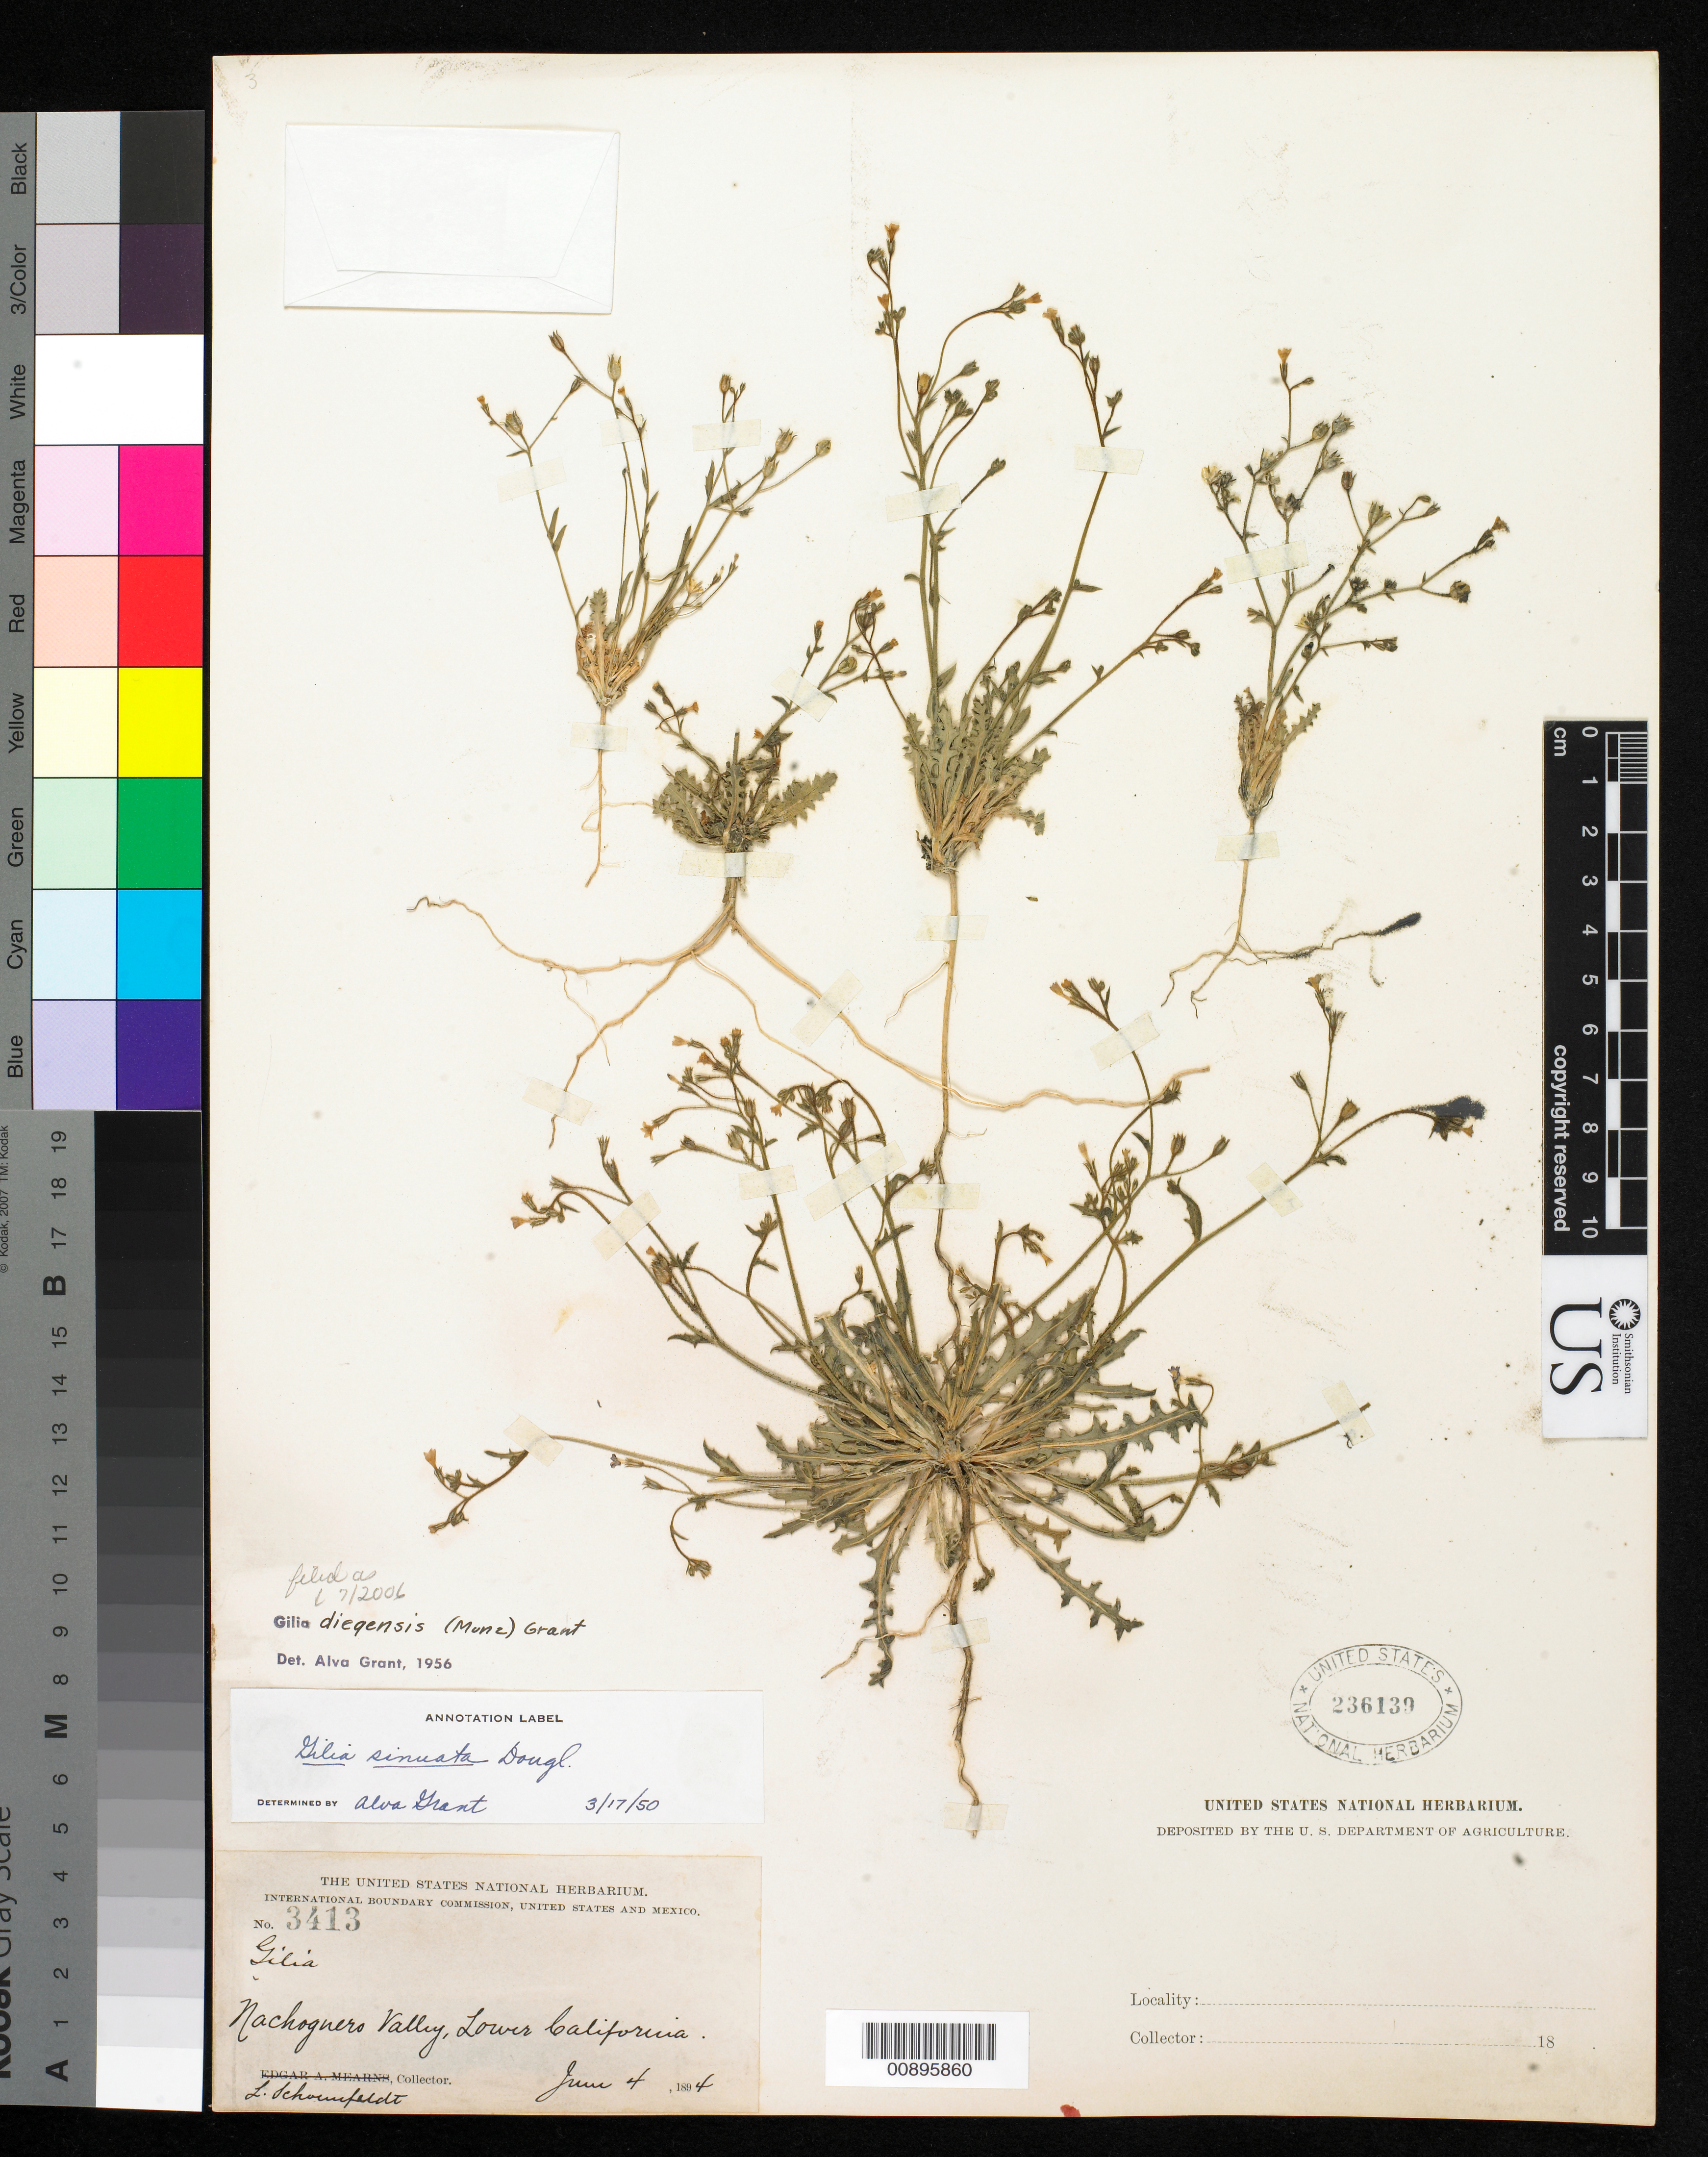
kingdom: Plantae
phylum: Tracheophyta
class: Magnoliopsida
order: Ericales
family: Polemoniaceae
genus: Gilia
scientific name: Gilia diegensis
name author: (Munz) A.D. Grant & V.E. Grant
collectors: L. Schoenfeldt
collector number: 3413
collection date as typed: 04 Jun 1894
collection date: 1894-06-04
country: Mexico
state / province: Baja California Norte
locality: Nachoguero Valley, Baja California.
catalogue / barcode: US 236139